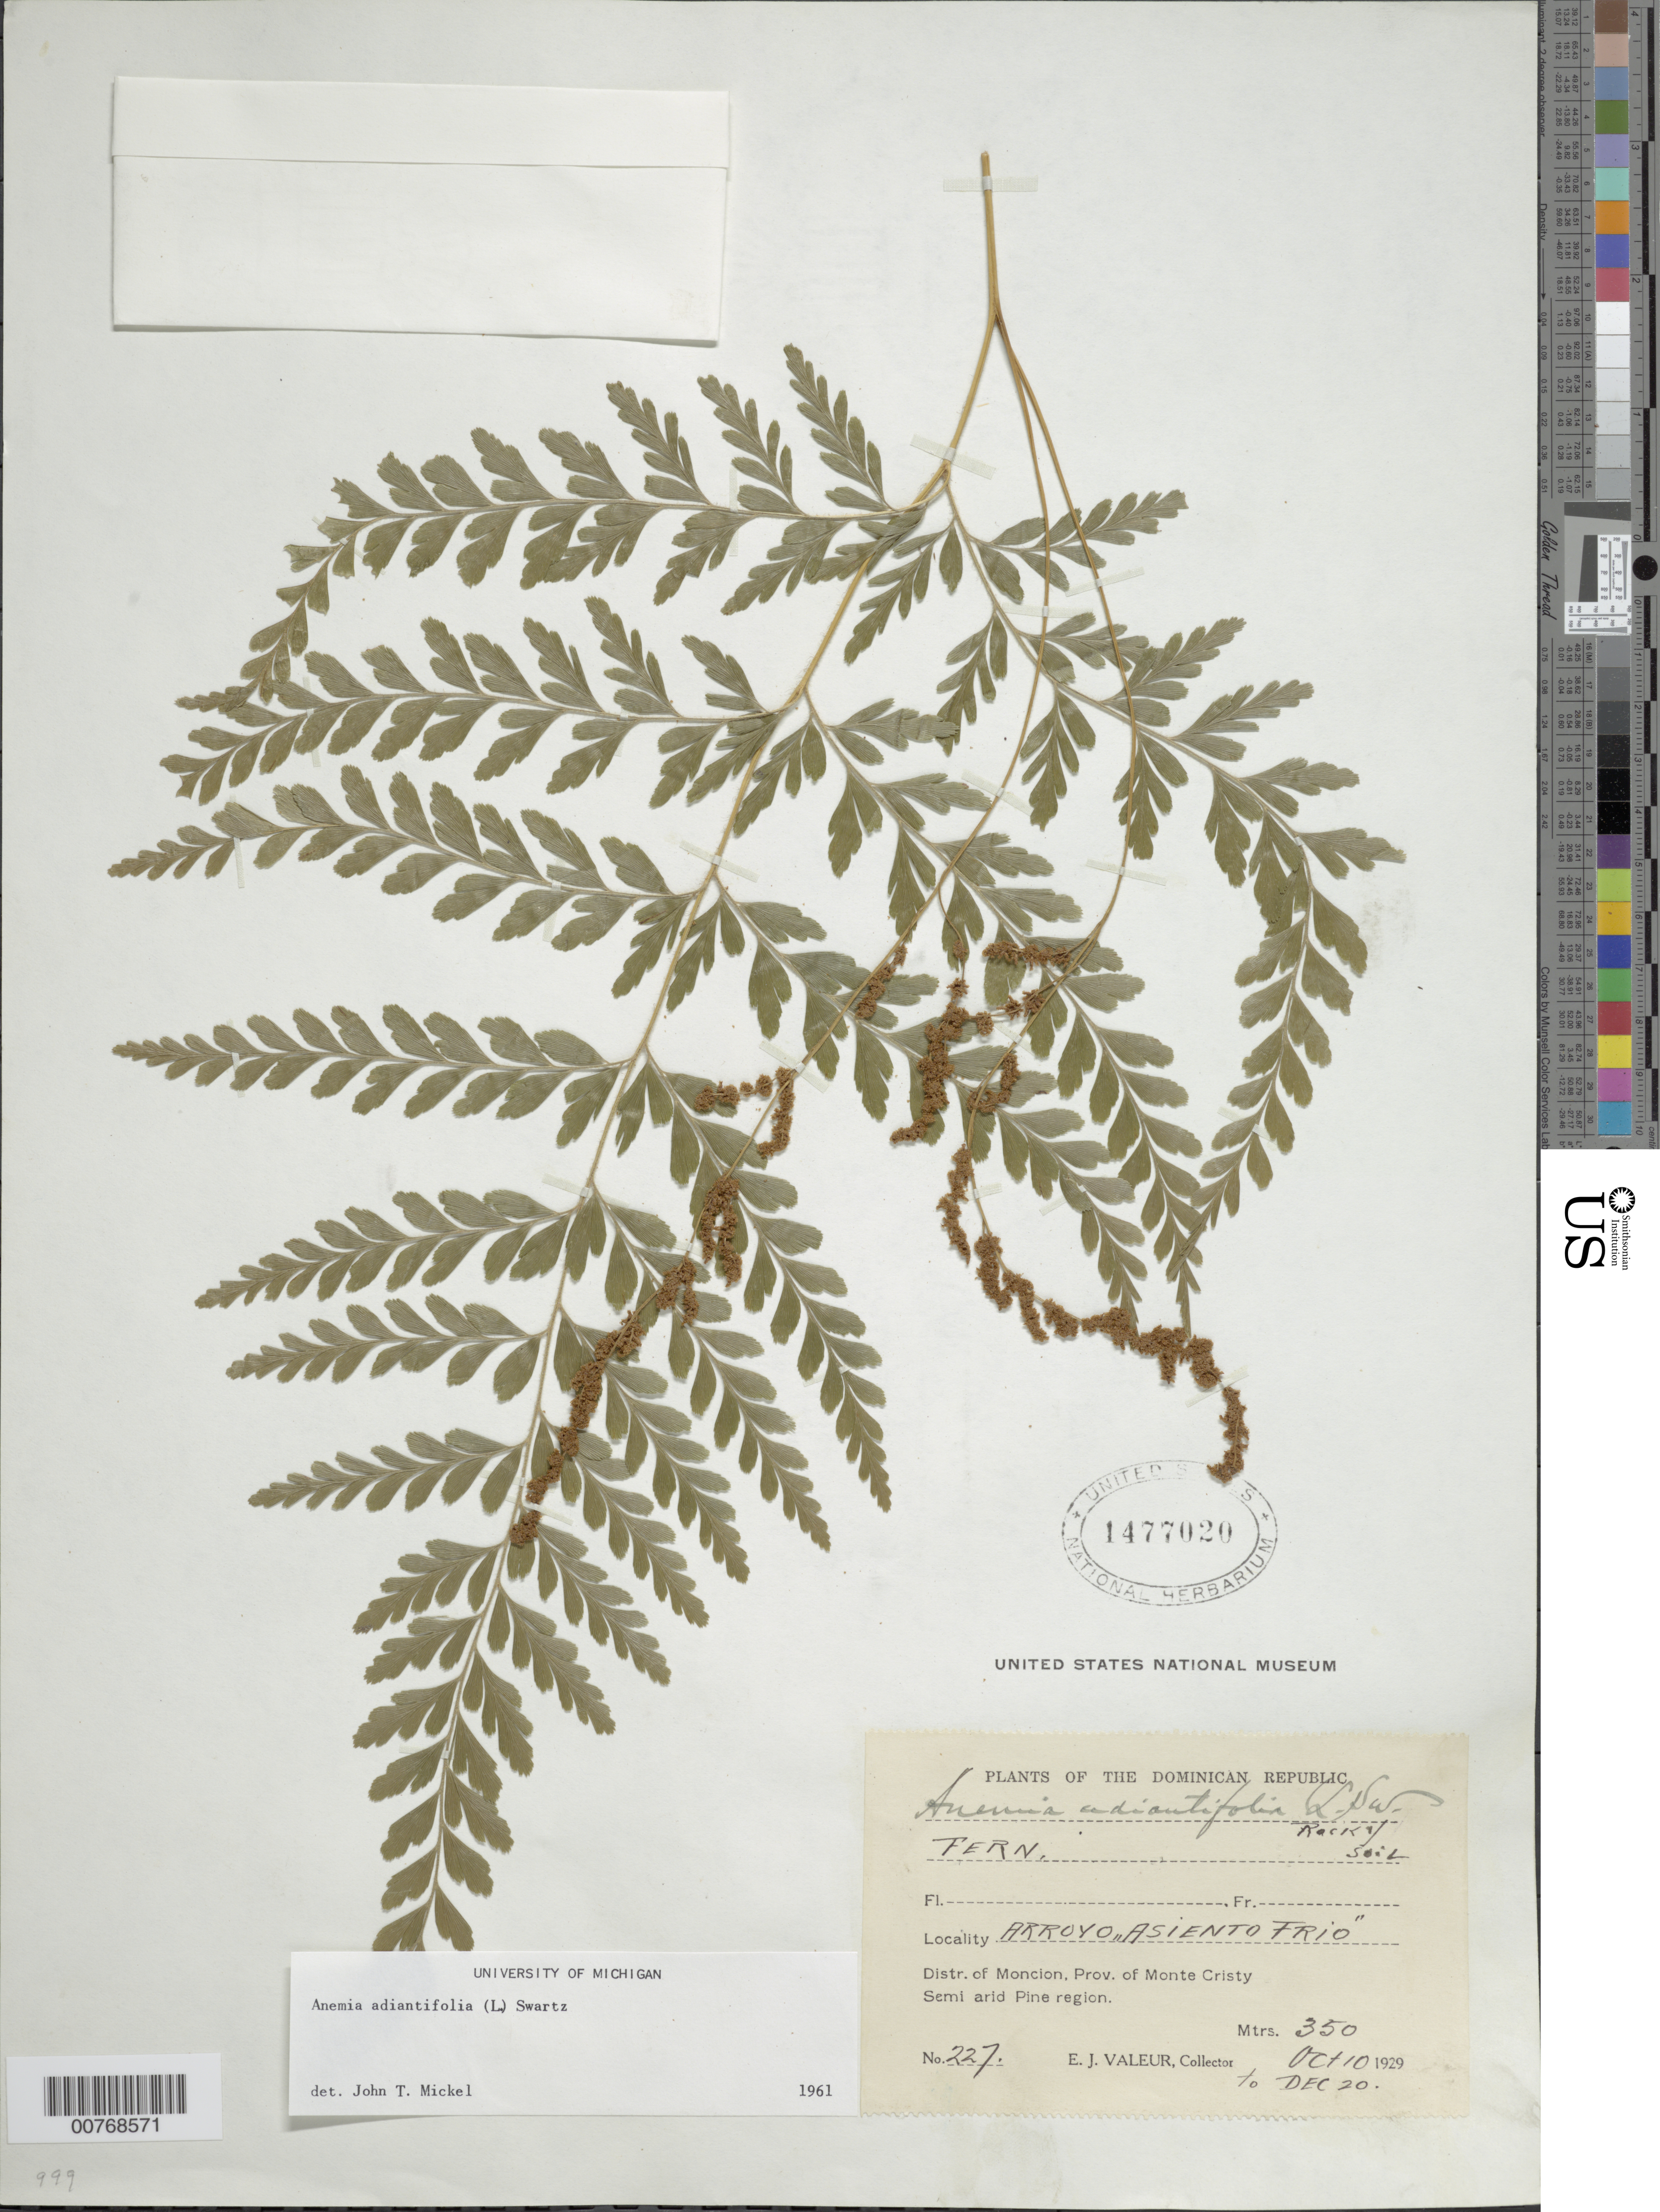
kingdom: Plantae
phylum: Tracheophyta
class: Polypodiopsida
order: Schizaeales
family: Anemiaceae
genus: Anemia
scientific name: Anemia adiantifolia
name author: (L.) Sw.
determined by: Mickel, J. T., (NY), New York Botanical Garden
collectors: E. Valeur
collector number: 227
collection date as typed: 10 Dec 1929 20 Dec 1929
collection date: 1929-12-10/1929-12-20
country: Dominican Republic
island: Hispaniola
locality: Distr. Monción. Provincia Monte Cristy. Arroyo Asiento Frio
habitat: Semi arid pine region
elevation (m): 350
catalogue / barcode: US 1477020